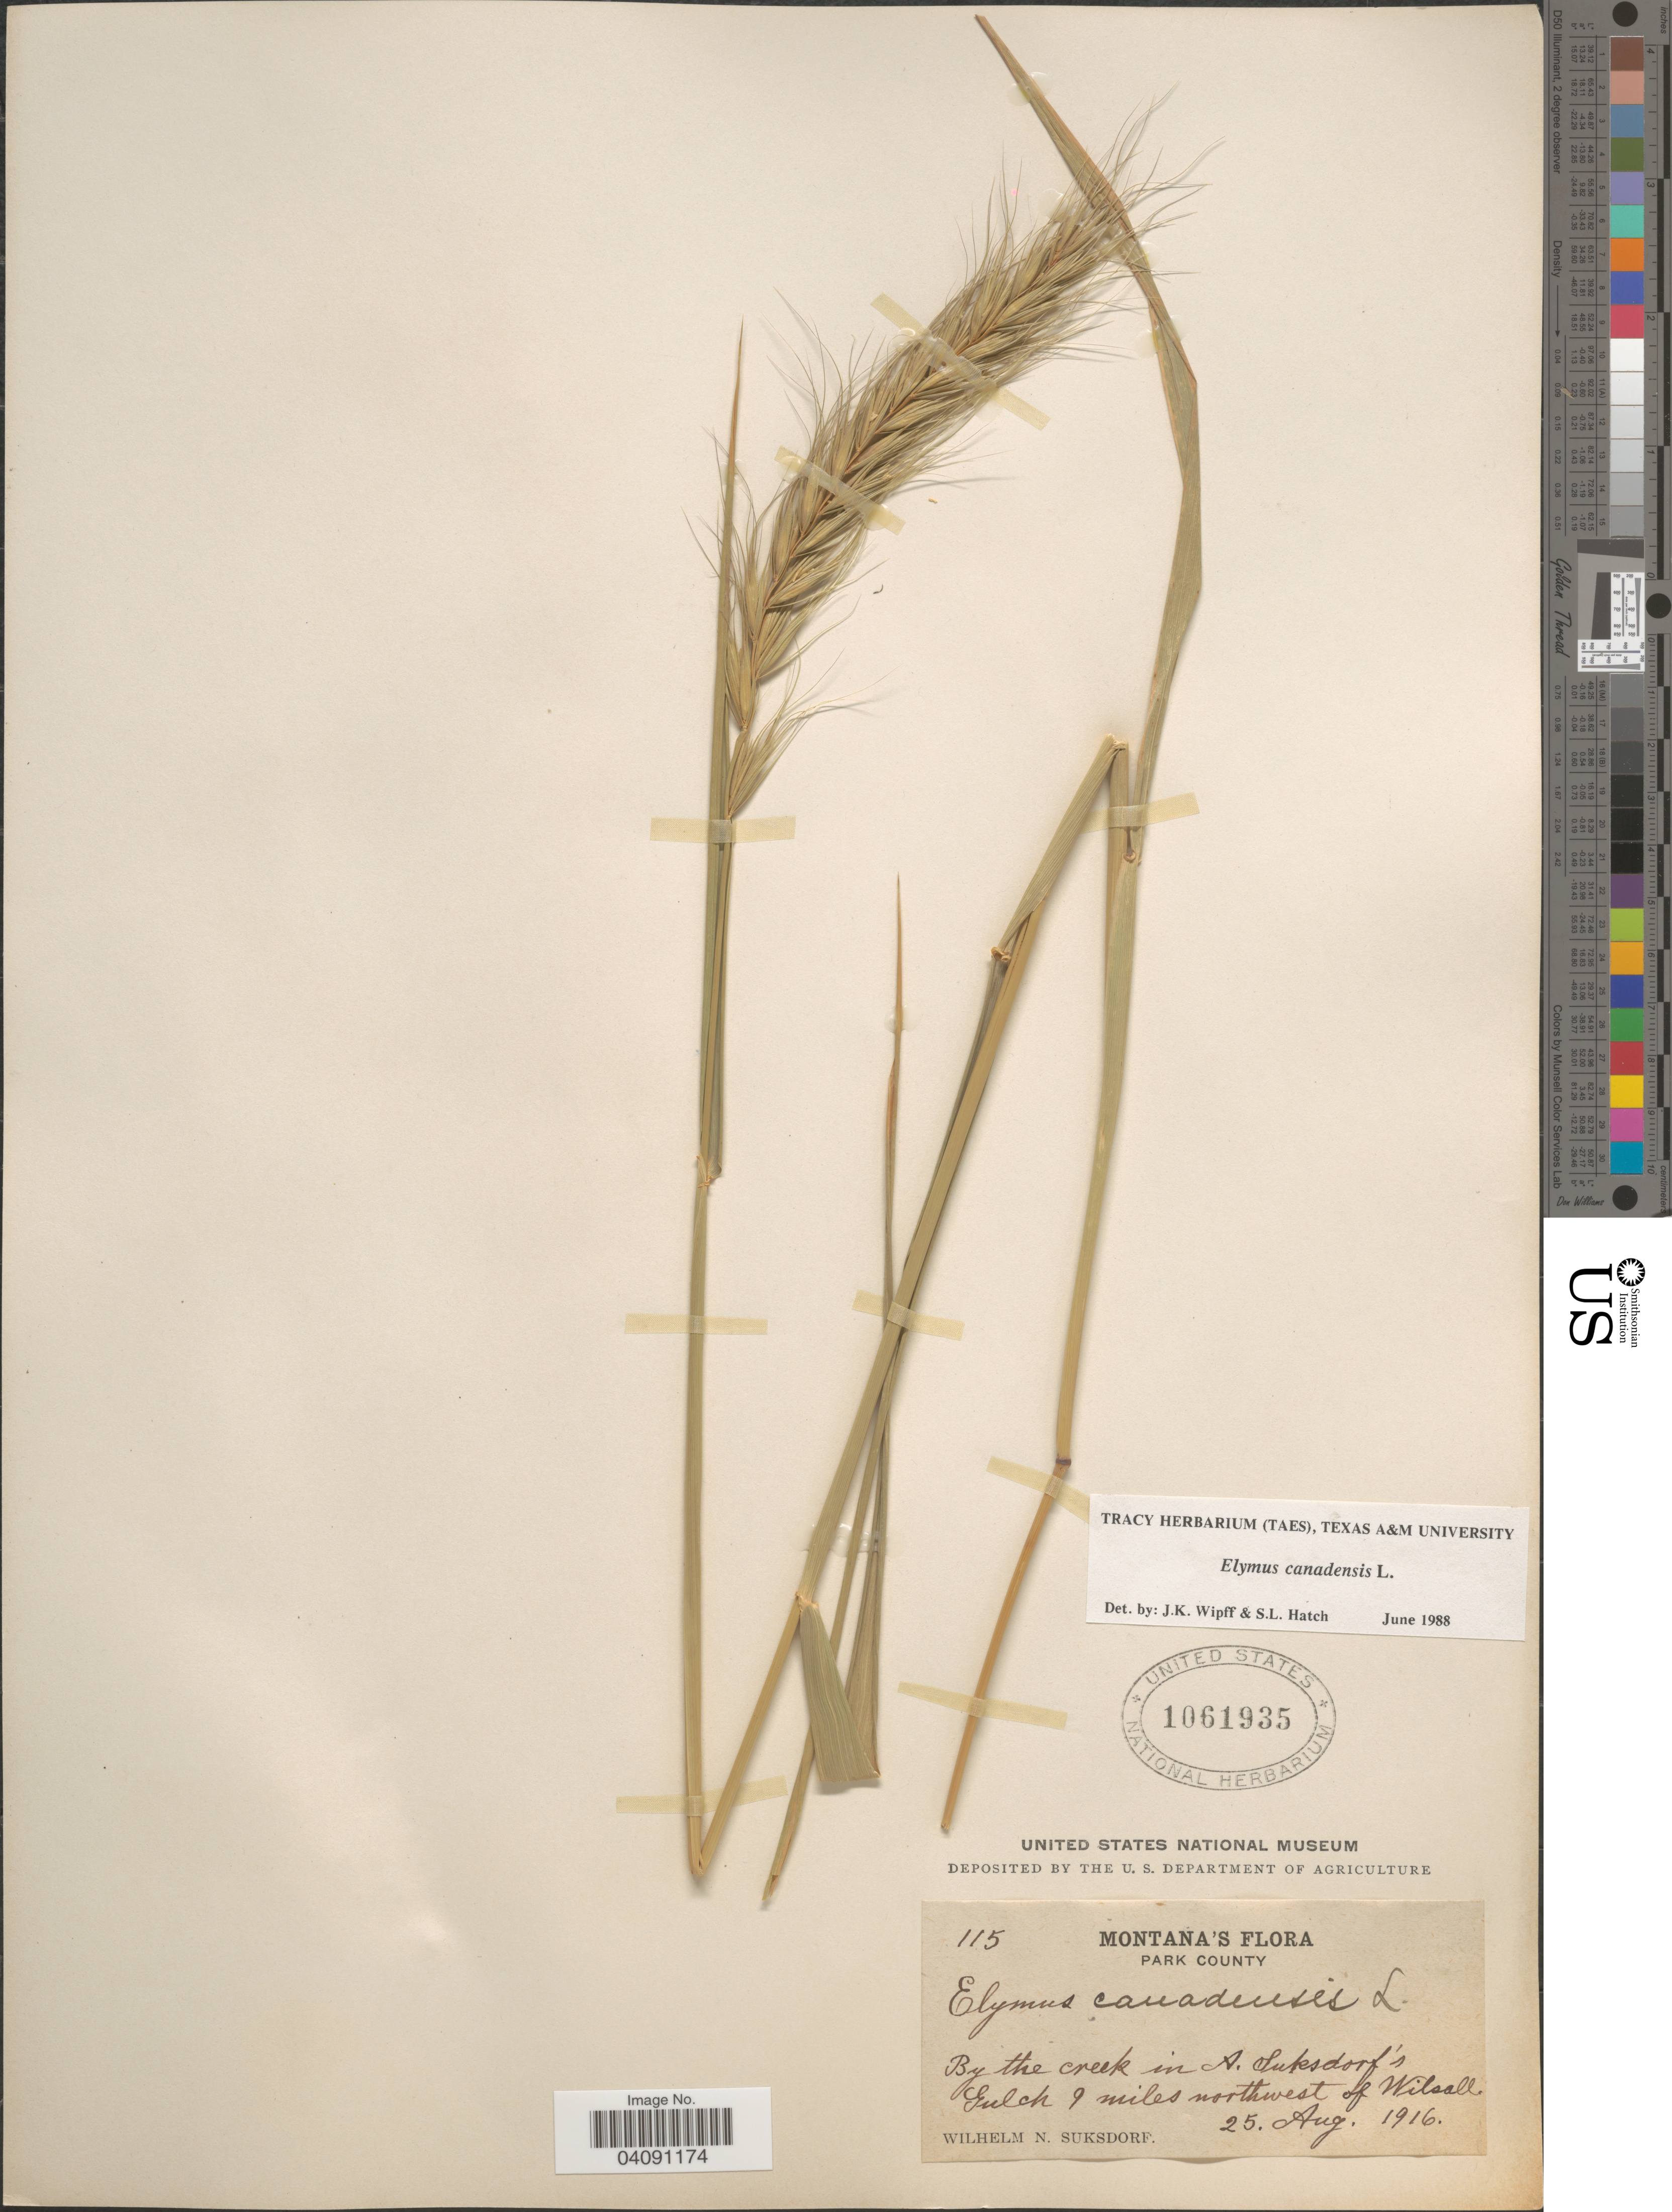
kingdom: Plantae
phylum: Tracheophyta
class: Liliopsida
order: Poales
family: Poaceae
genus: Elymus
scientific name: Elymus canadensis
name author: L.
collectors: W. N. Suksdorf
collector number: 115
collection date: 1916-08-25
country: United States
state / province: Montana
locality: Park County. By the creek in A. Suksdorf's Gulch 9 miles northwest of Wilsall.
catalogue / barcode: US 1061935